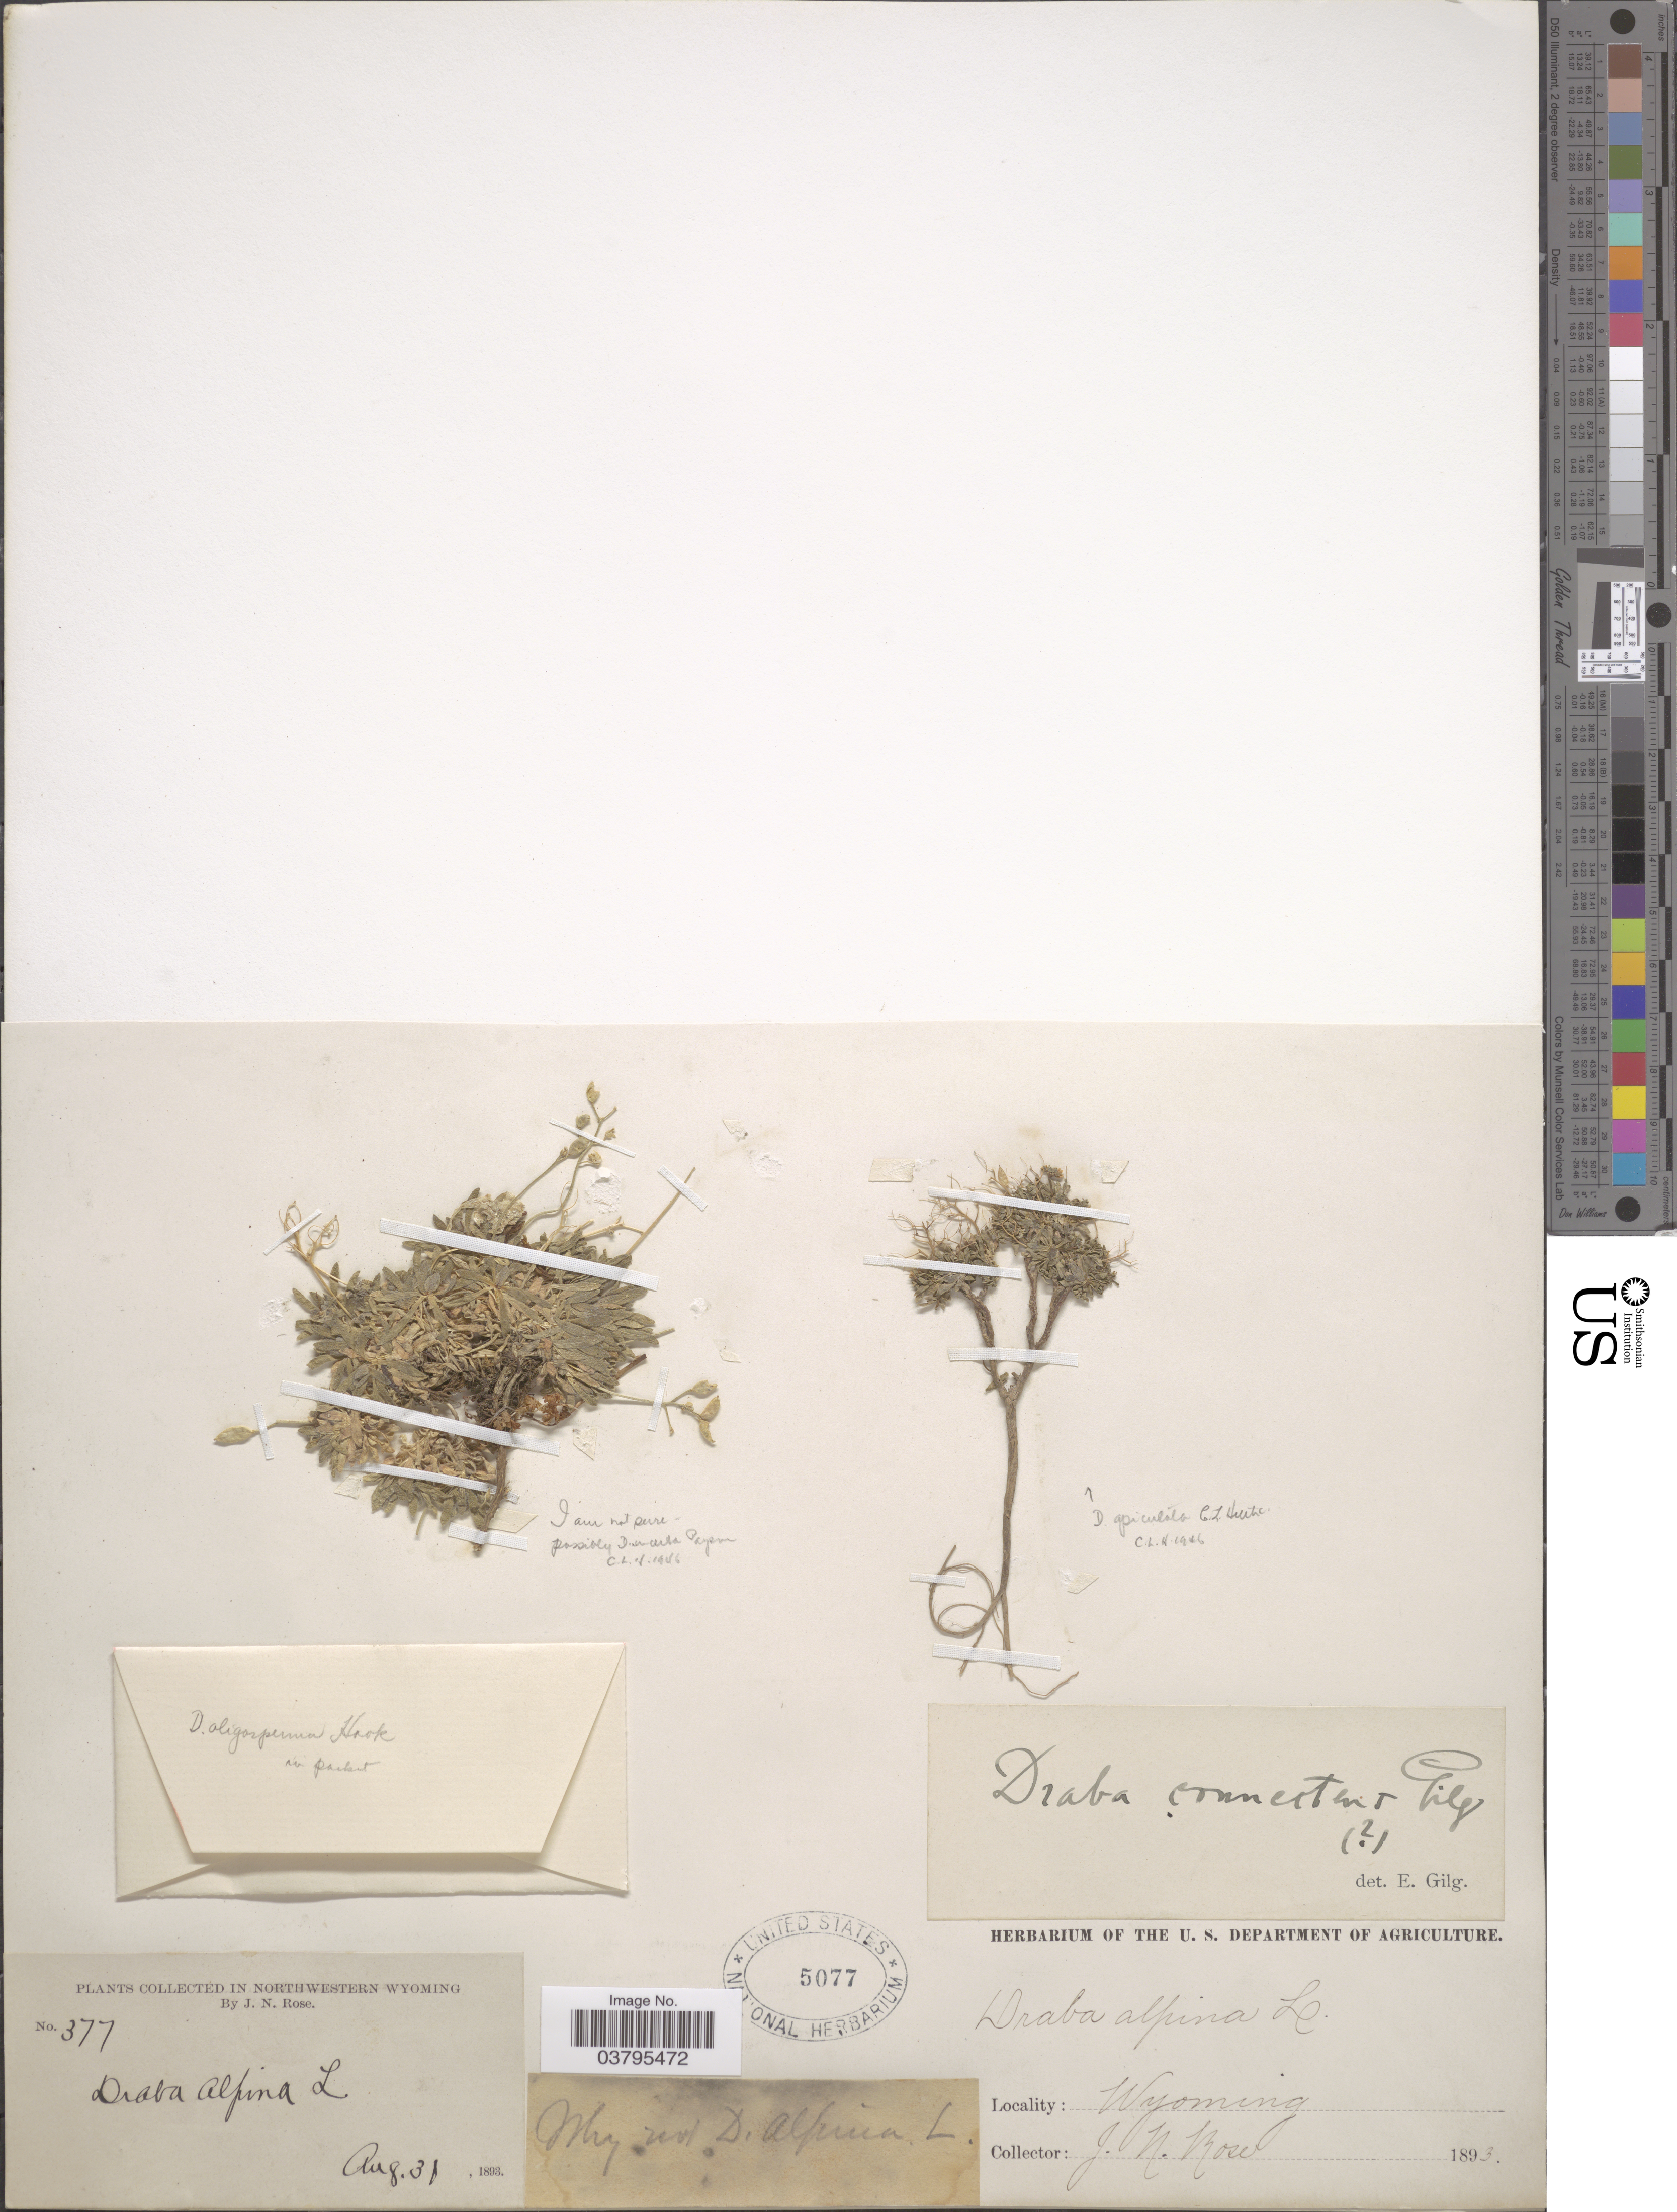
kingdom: Plantae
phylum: Tracheophyta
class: Magnoliopsida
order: Brassicales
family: Brassicaceae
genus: Draba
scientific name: Draba alpina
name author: L.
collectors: J. N. Rose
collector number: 377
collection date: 1893-08-31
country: United States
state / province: Wyoming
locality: Northwestern Wyoming.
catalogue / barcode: US 5077